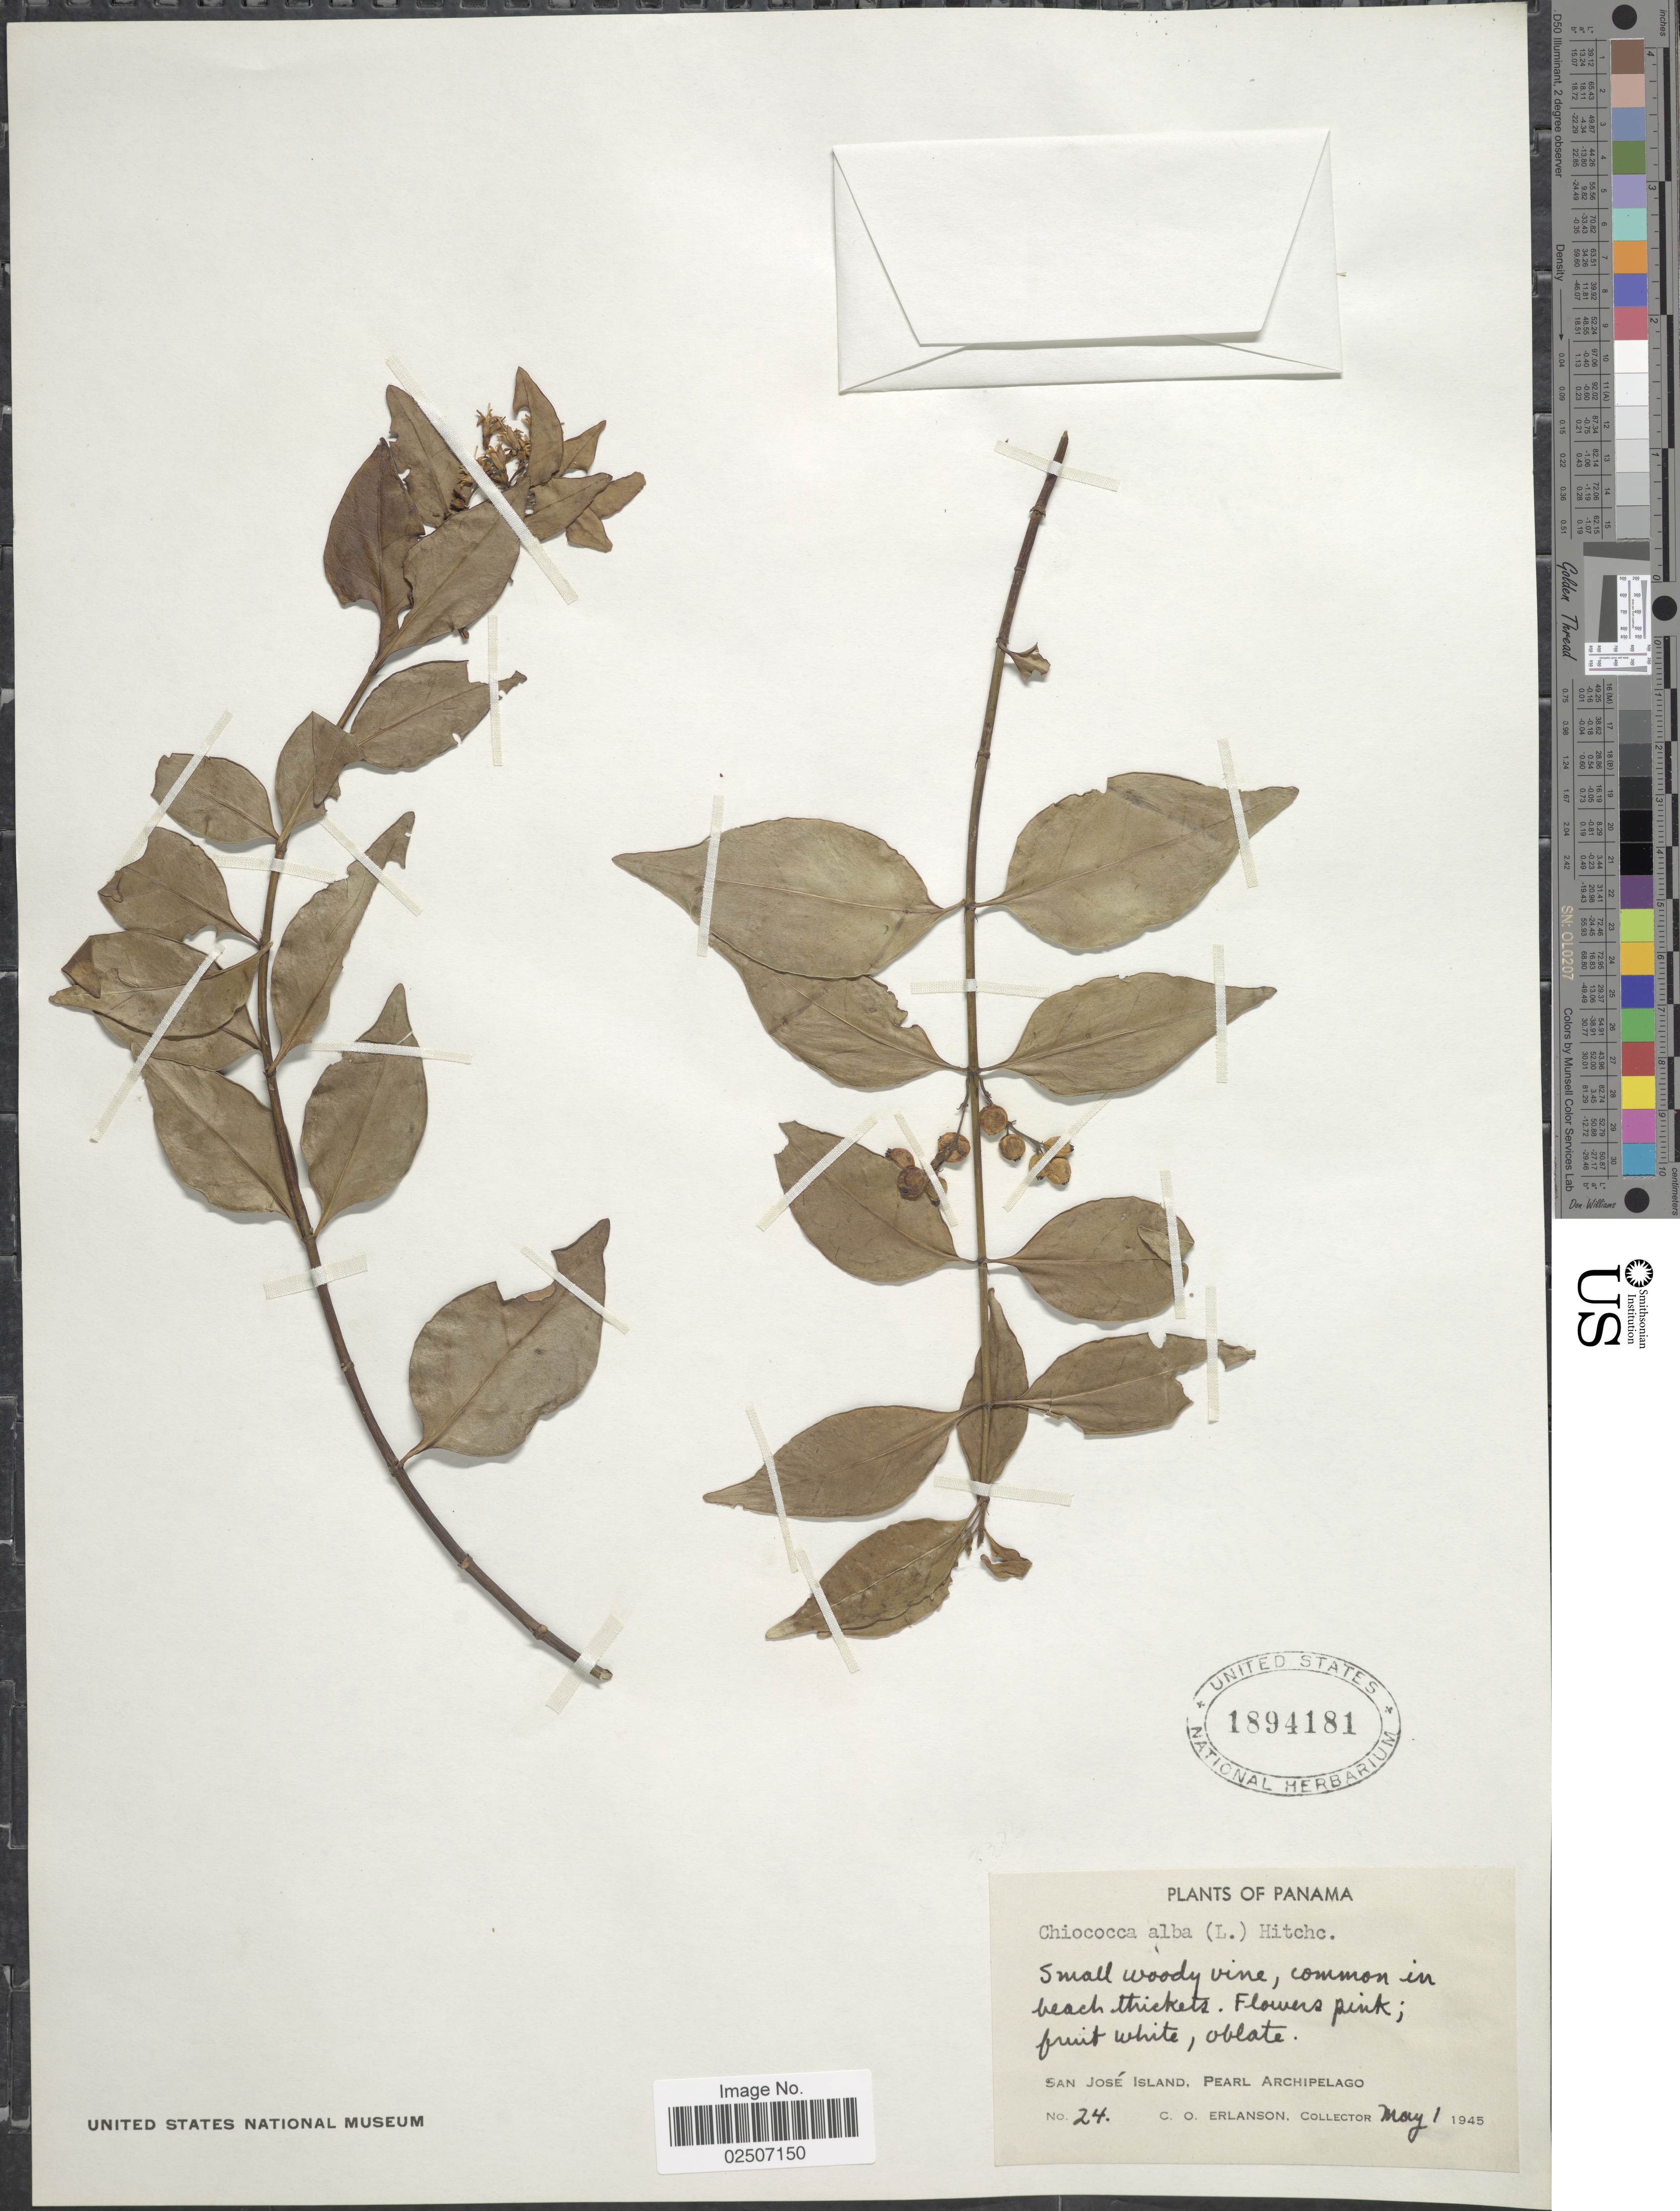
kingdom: Plantae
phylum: Tracheophyta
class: Magnoliopsida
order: Gentianales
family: Rubiaceae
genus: Chiococca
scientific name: Chiococca alba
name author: (L.) Hitchc.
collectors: C. O. Erlanson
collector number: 24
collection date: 1945-05-01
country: Panama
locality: San Jose Island, Pearl Archipelago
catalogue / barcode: US 1894181